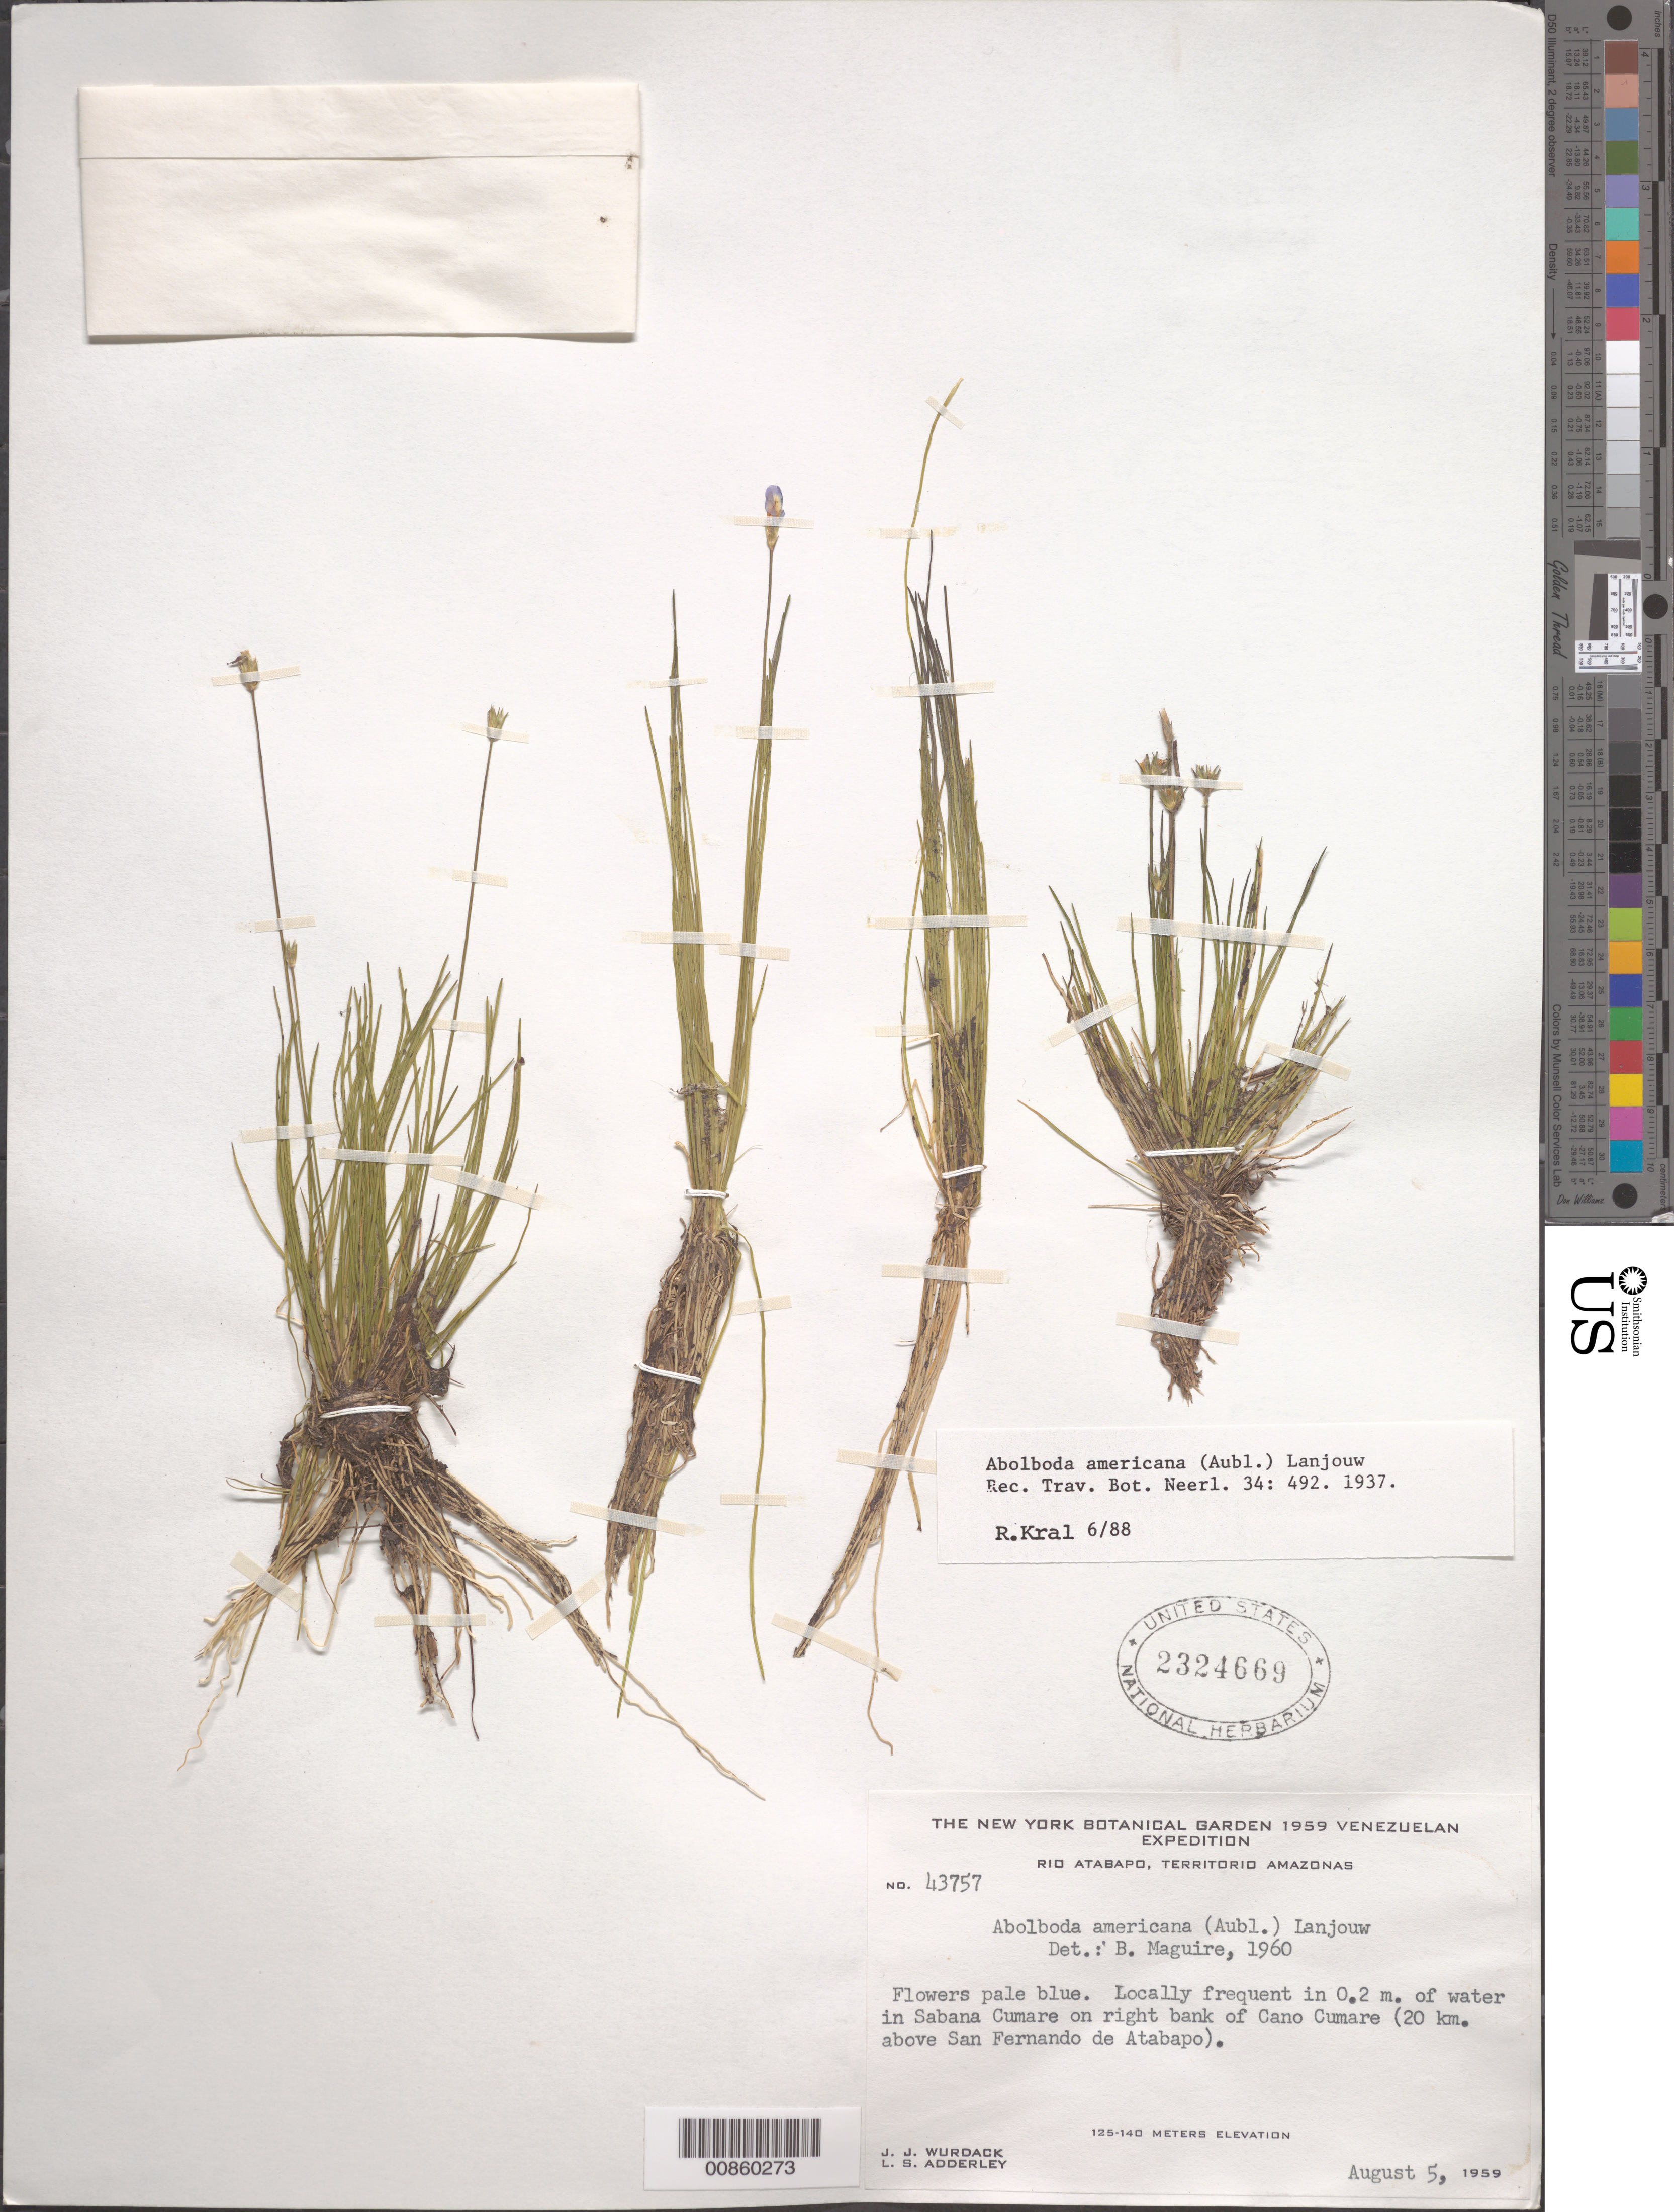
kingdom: Plantae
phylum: Tracheophyta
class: Liliopsida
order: Poales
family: Xyridaceae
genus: Abolboda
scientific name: Abolboda americana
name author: (Aubl.) Lanj.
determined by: Kral, Robert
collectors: J. J. Wurdack & L. S. Adderley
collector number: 43757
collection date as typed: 5-Aug-59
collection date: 1959-08-05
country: Venezuela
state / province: Amazonas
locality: Sabana Cumare on right bank of Caño Cumare, Río Atabapo, 20 km above San Fernando de Atabapo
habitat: In 0.2 m of water in savanna.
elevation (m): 125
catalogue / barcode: US 2324669